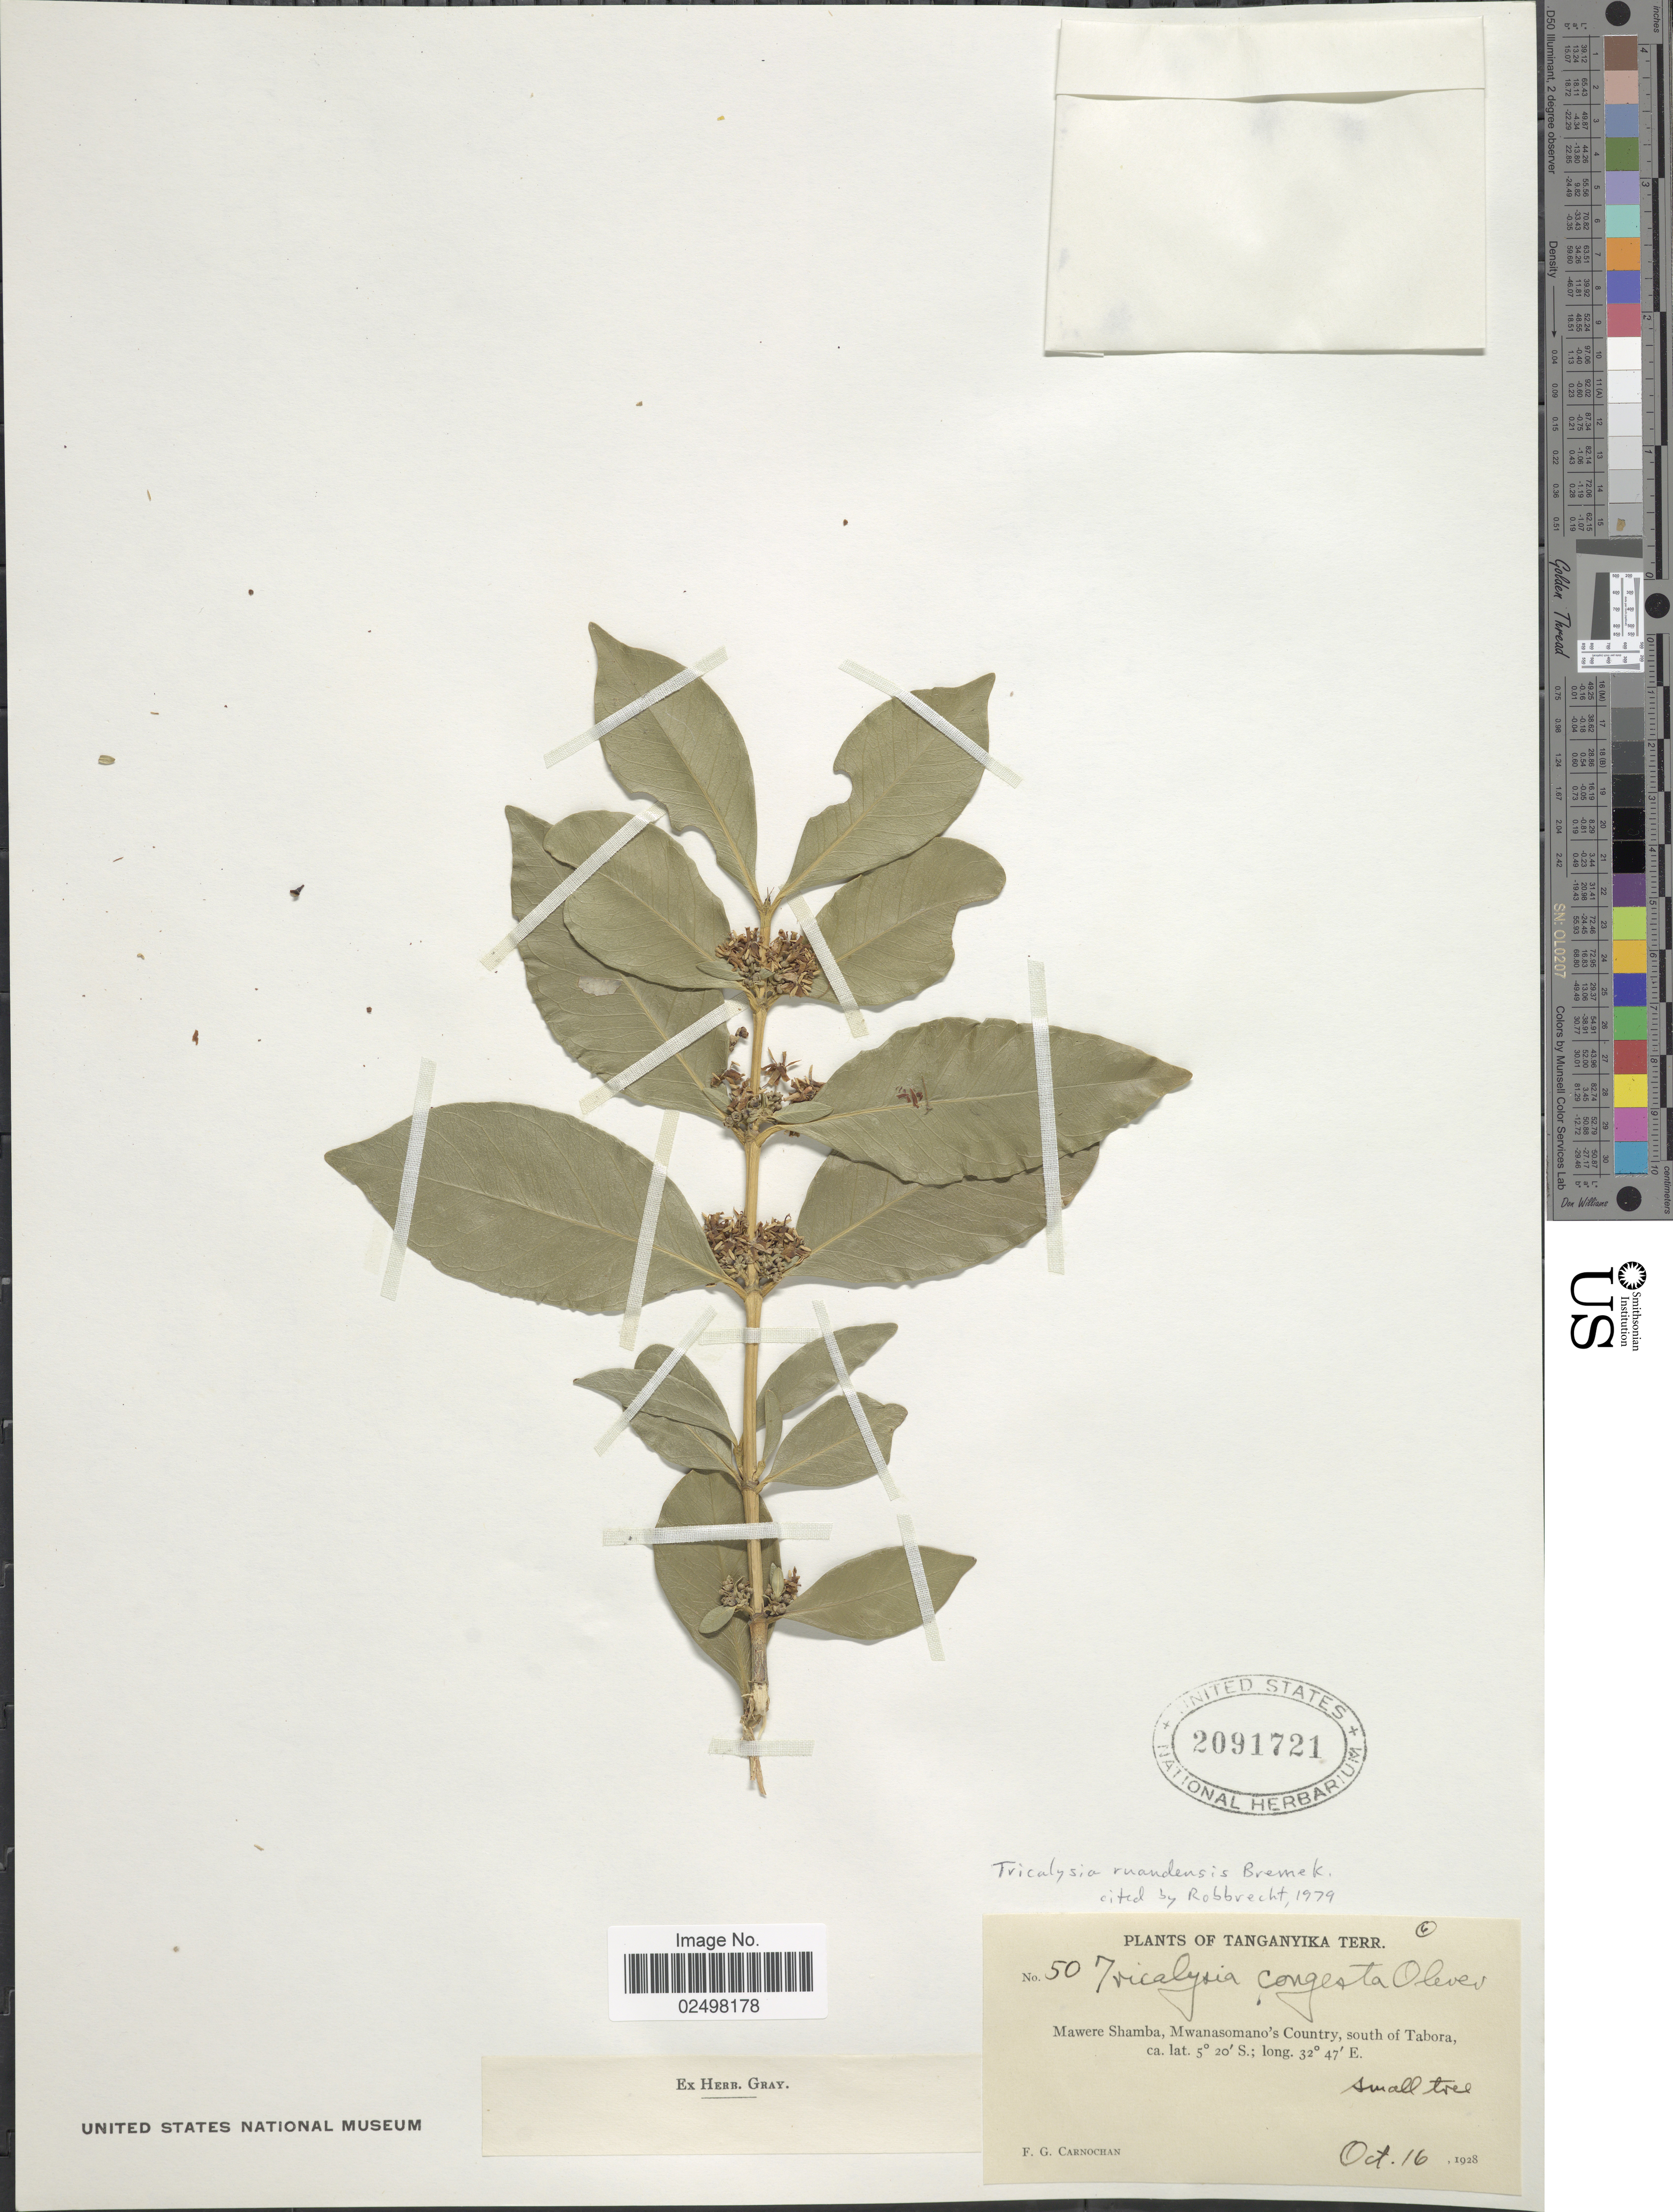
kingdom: Plantae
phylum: Tracheophyta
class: Magnoliopsida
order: Gentianales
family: Rubiaceae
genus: Tricalysia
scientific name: Tricalysia ruandensis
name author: Bremek.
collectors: F. Carnochan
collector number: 507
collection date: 1928-10-16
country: Tanzania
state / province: Tabora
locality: Tanganyika Terr. Mawere Shamba, Mwanasomano's Country, south of Tabora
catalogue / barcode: US 2091721